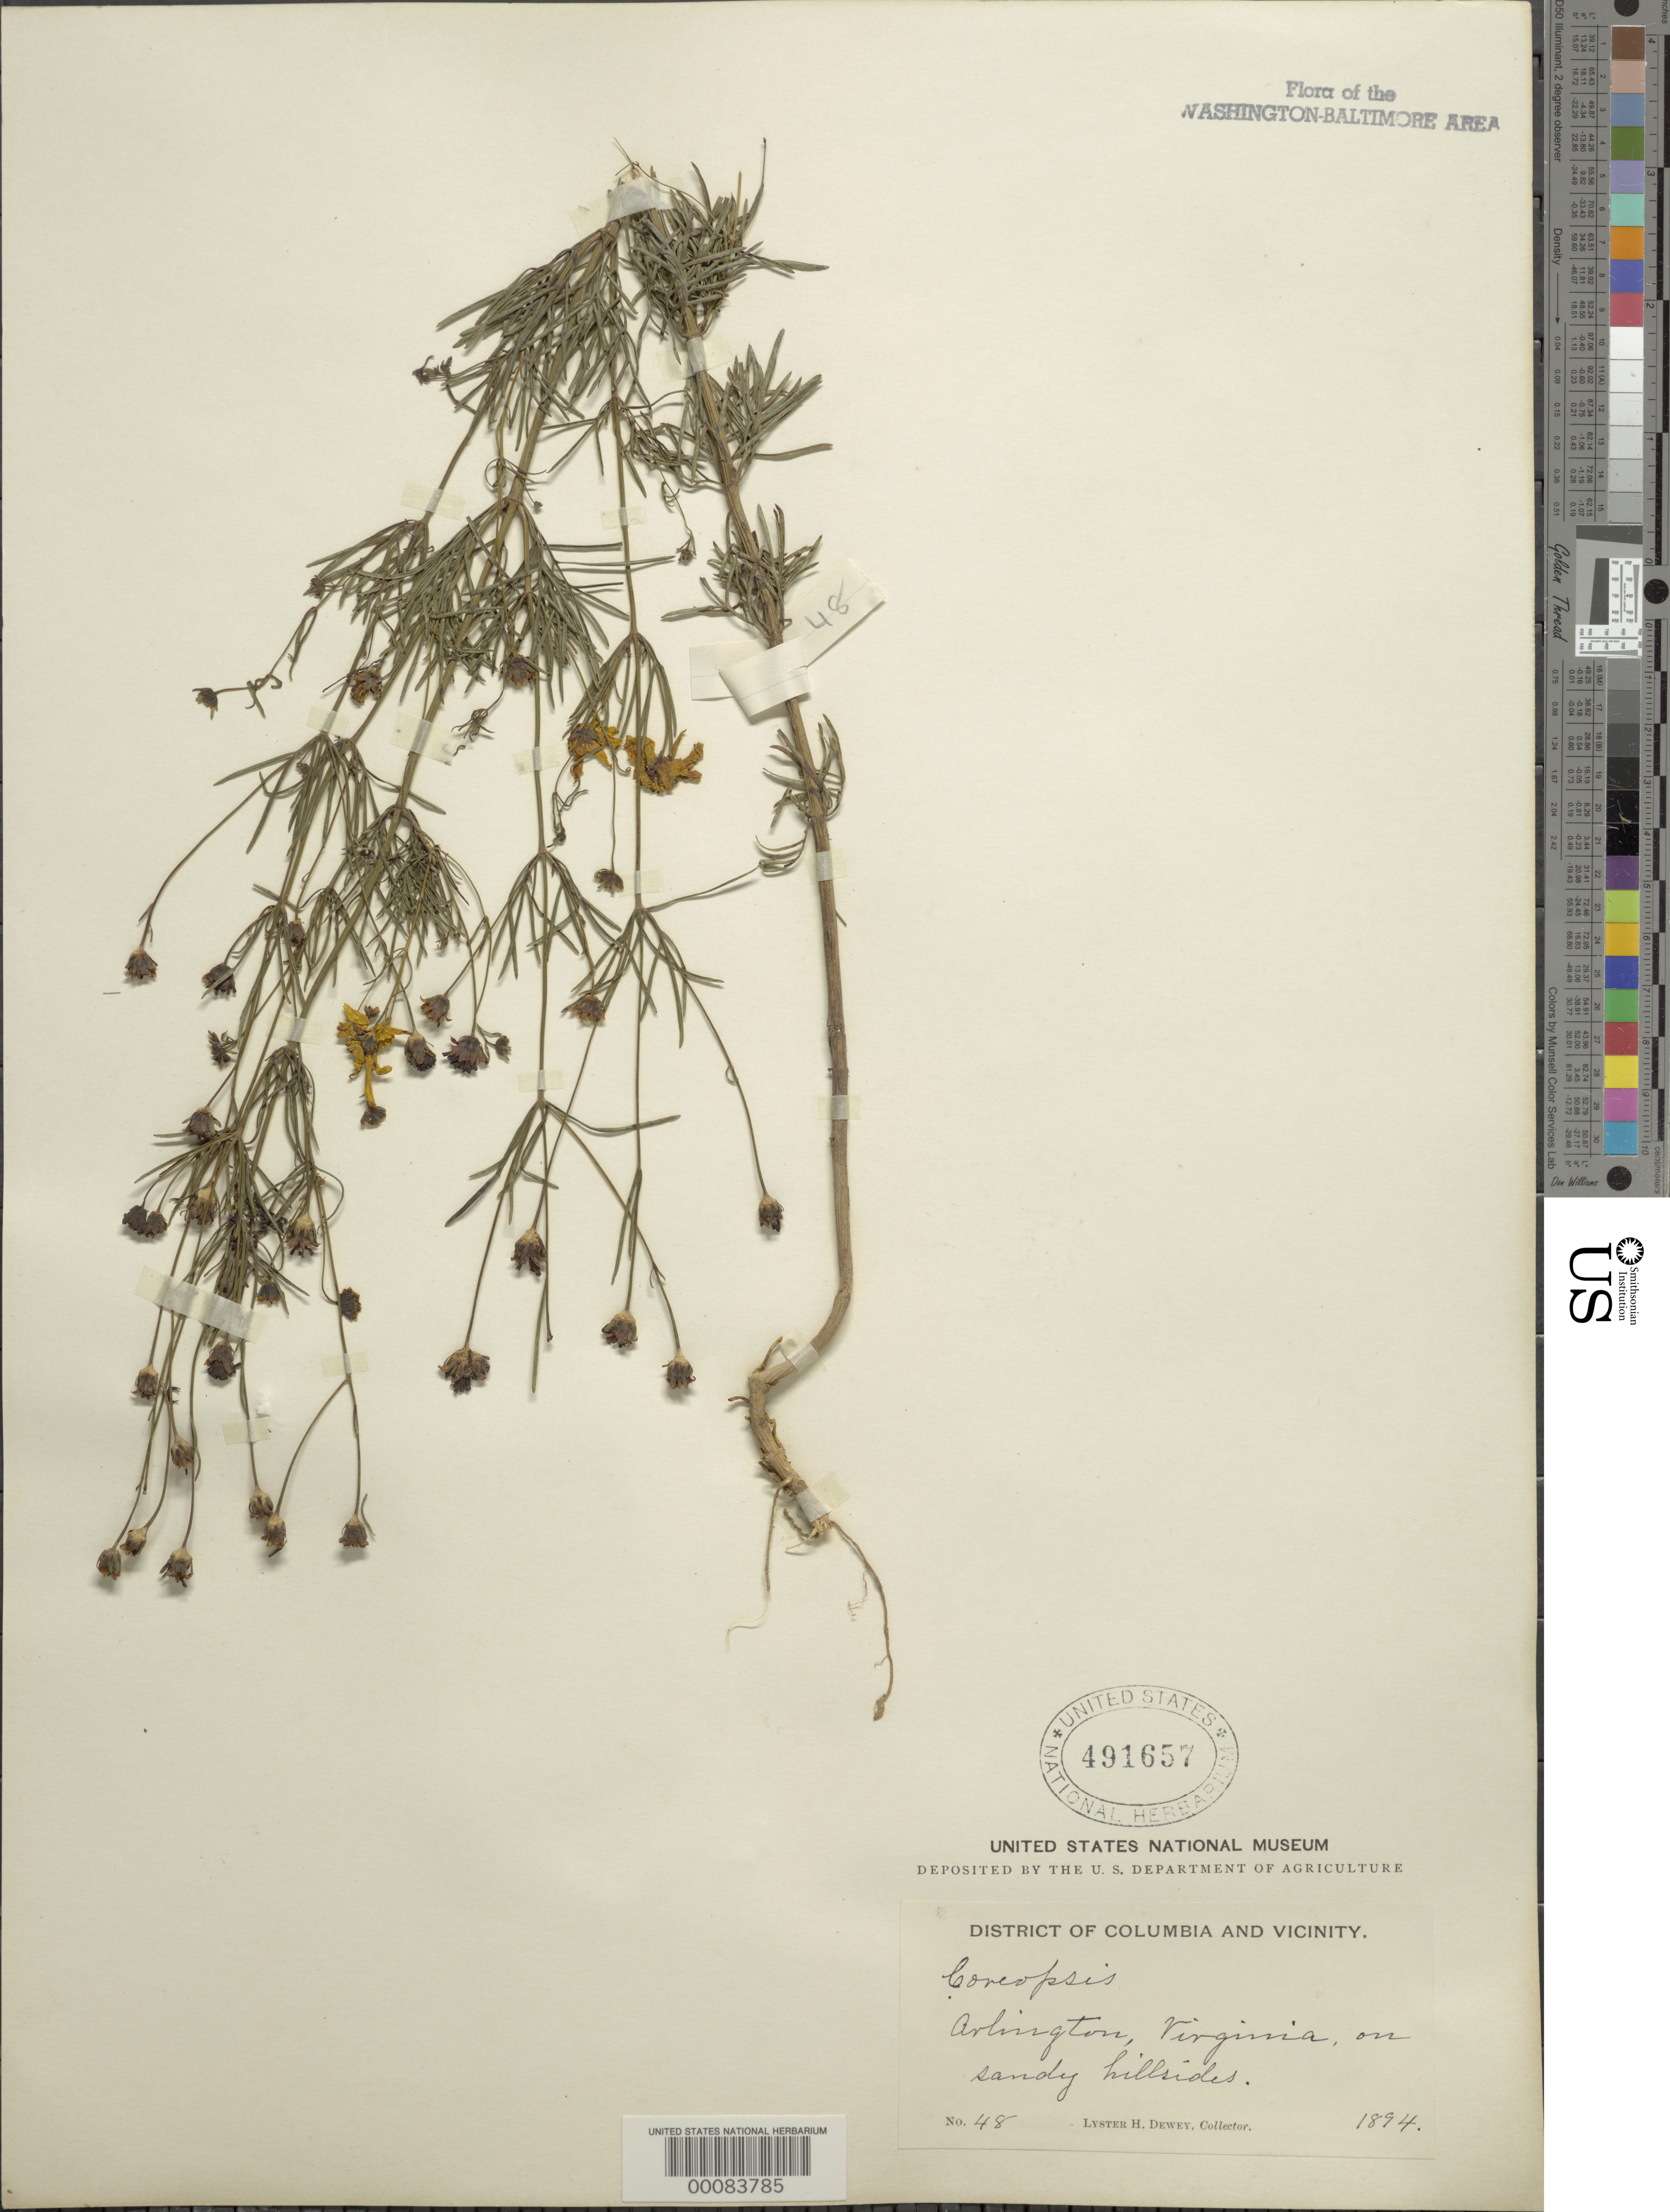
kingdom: Plantae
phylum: Tracheophyta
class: Magnoliopsida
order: Asterales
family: Asteraceae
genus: Coreopsis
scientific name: Coreopsis verticillata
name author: L.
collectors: L. H. Dewey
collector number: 48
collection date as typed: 1894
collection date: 1894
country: United States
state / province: Virginia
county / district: Arlington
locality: Arlington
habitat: Sandy hillside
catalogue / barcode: US 491657